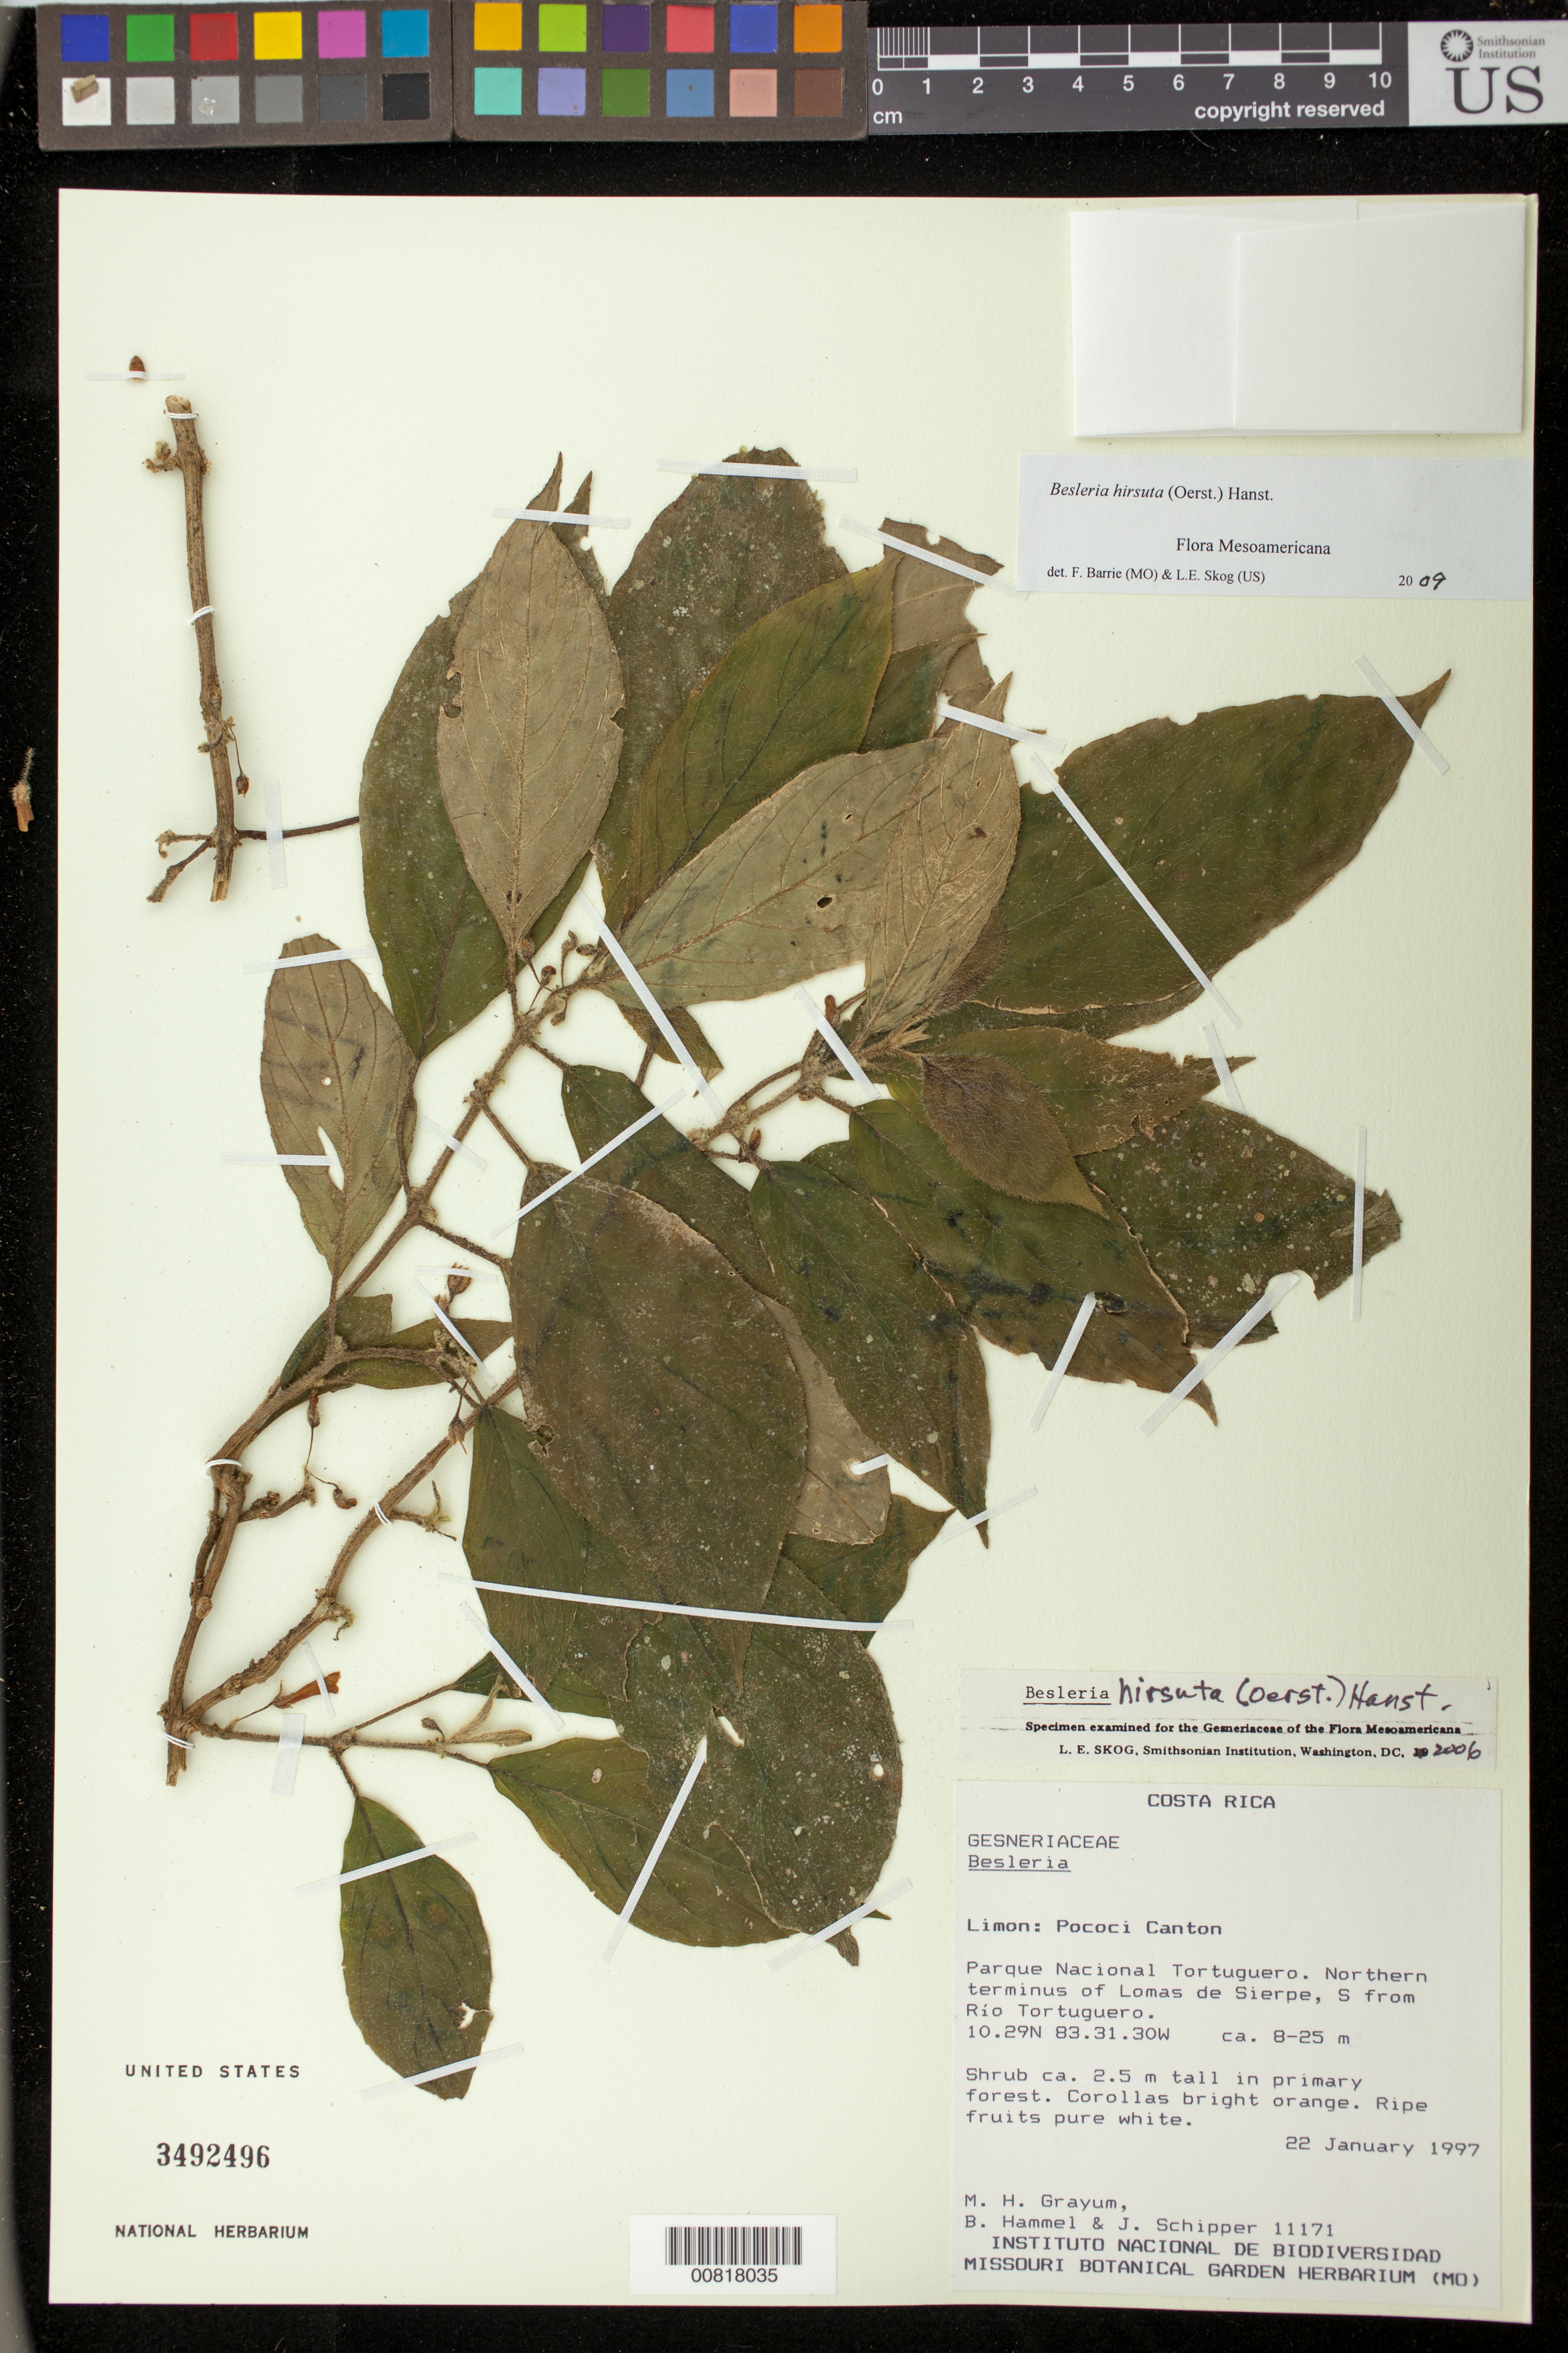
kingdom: Plantae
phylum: Tracheophyta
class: Magnoliopsida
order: Lamiales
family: Gesneriaceae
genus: Besleria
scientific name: Besleria hirsuta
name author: (Oerst.) Hanst.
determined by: Skog, Laurence E.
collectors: M. H. Grayum, B. Hammel & J. Schipper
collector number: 11171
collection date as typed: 22 Jan 1997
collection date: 1997-01-22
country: Costa Rica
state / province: Limón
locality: Pococí Cantón, Parque Nacional Tortuguero, norhtern terminus of Lomas de Sierpe, S from Rio Tortuguero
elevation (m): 8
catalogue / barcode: US 3492496